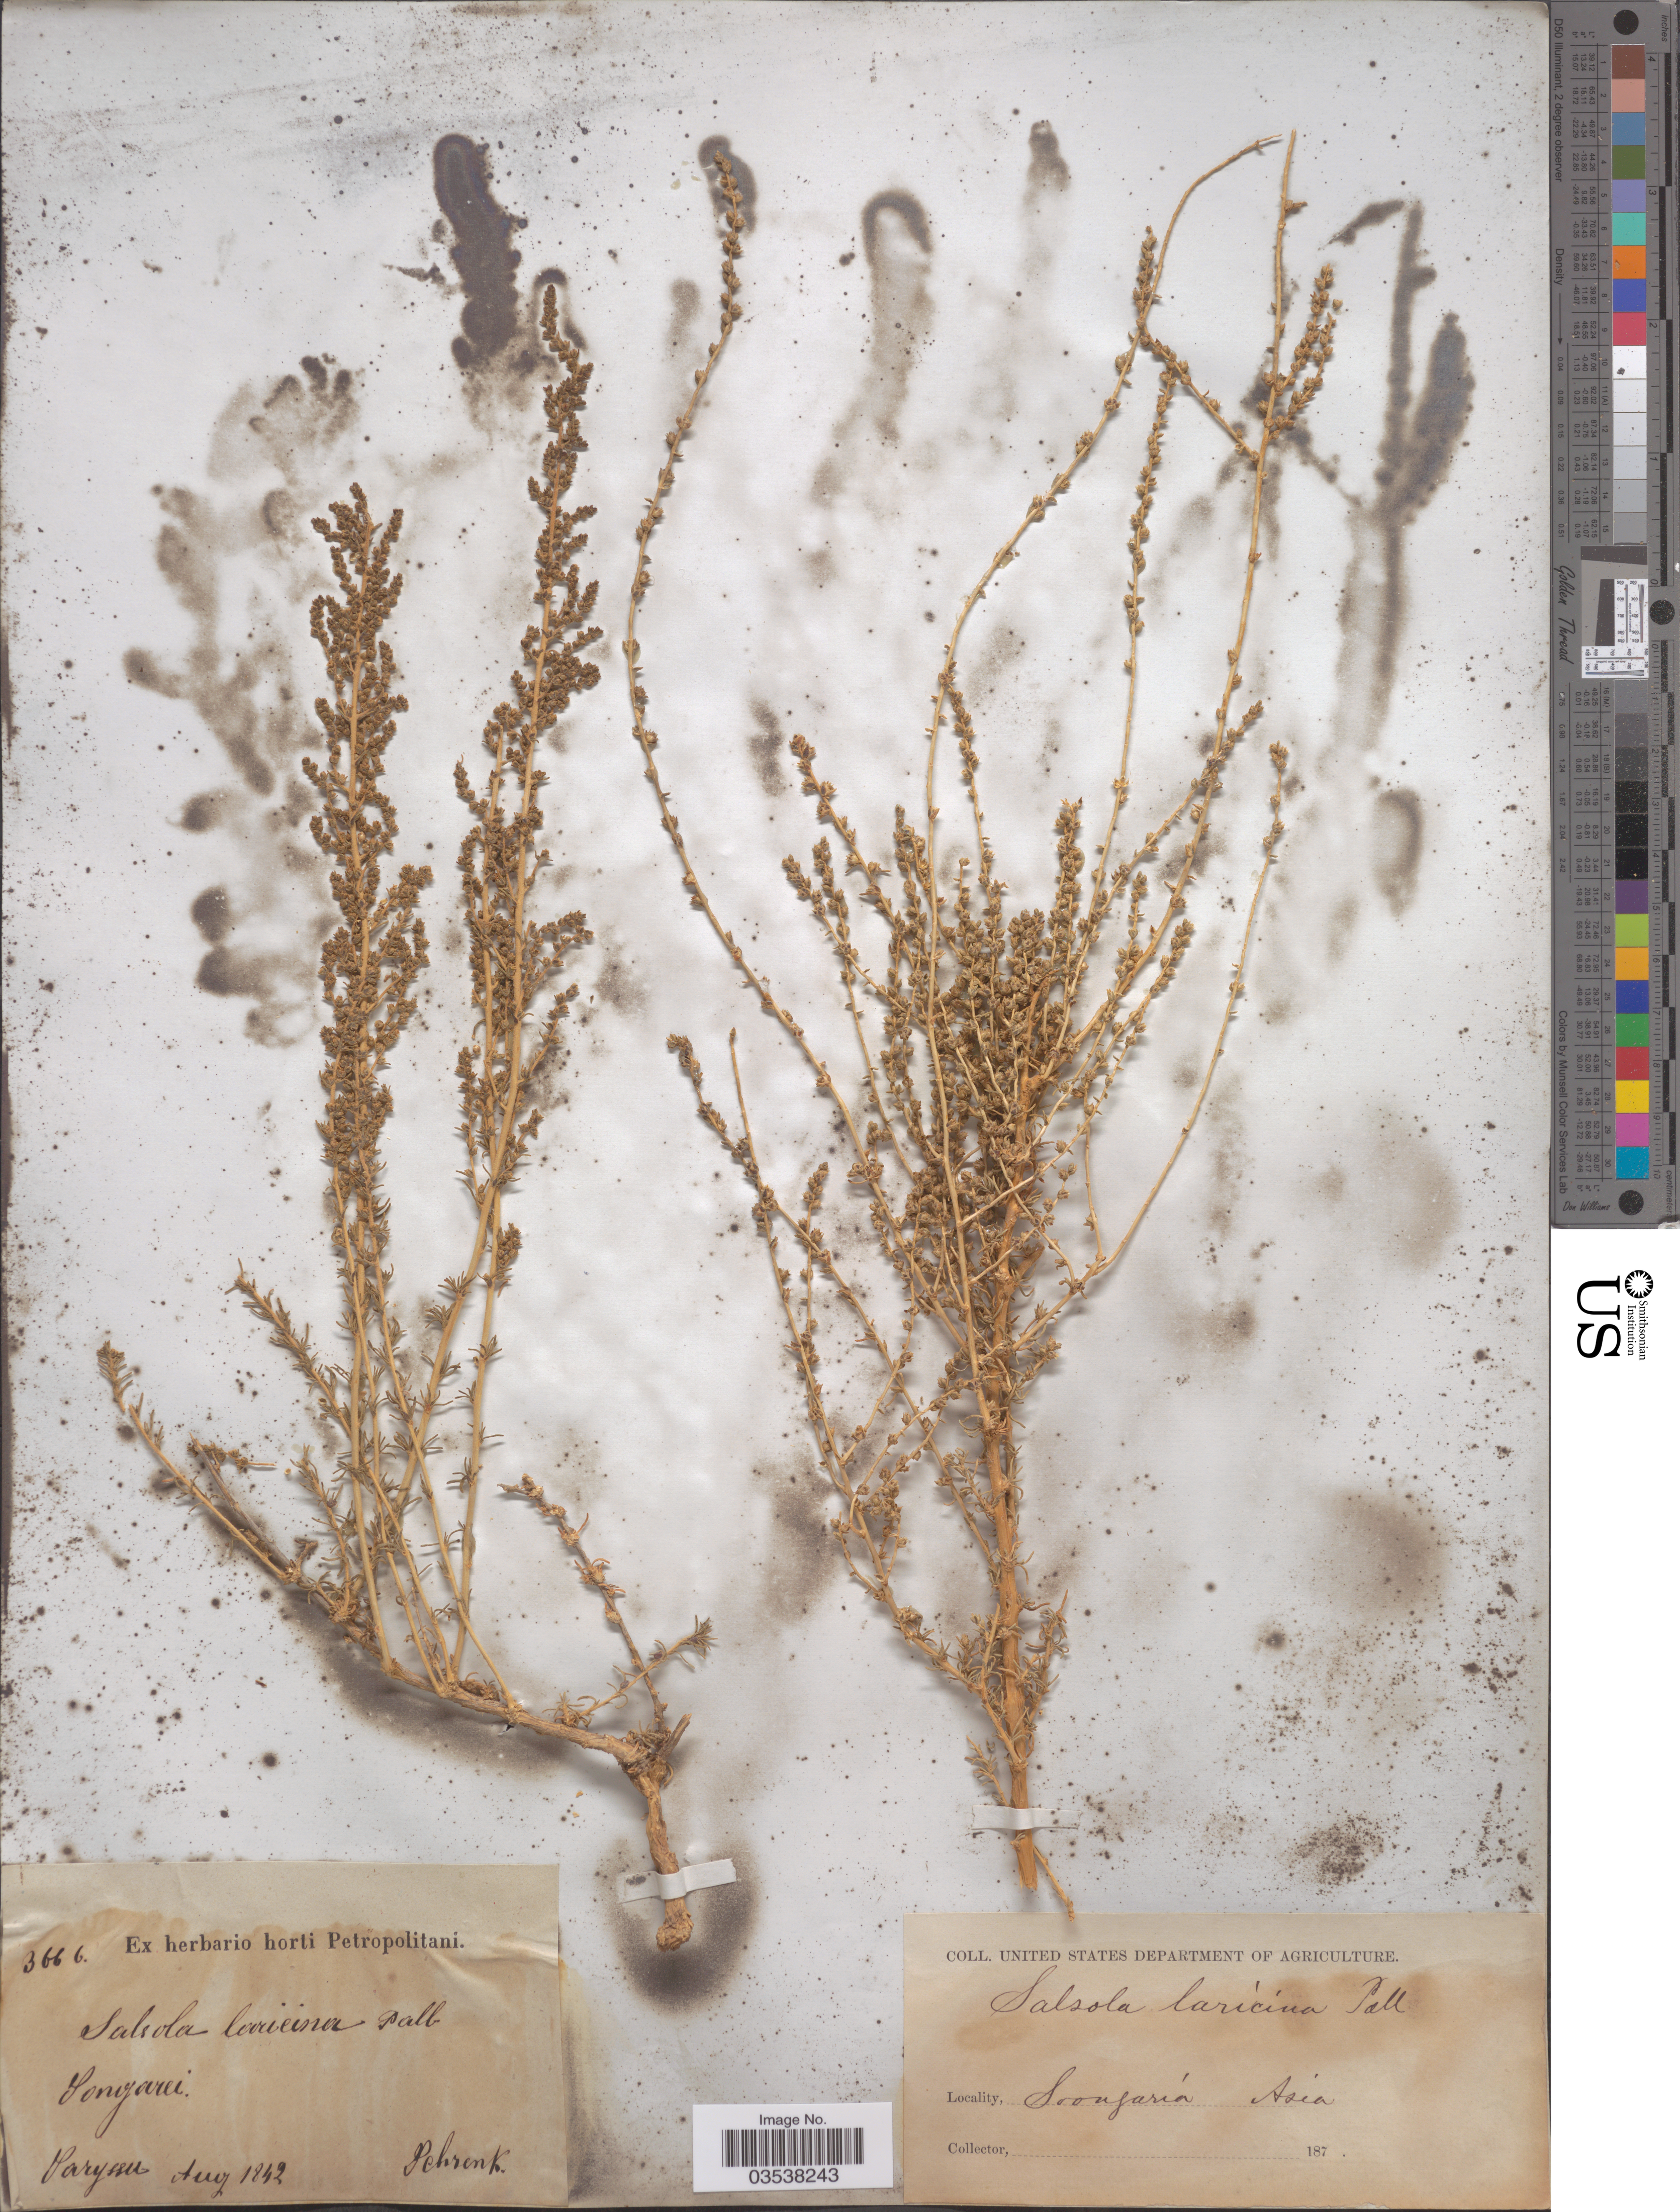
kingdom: Plantae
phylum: Tracheophyta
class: Magnoliopsida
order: Caryophyllales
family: Amaranthaceae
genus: Caroxylon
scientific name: Caroxylon laricinum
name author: (Pall.) Tzvelev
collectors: A.G. Schrenk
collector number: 366b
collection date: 1842-08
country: Kazakhstan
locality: Songaria. Asia. Saryssu.